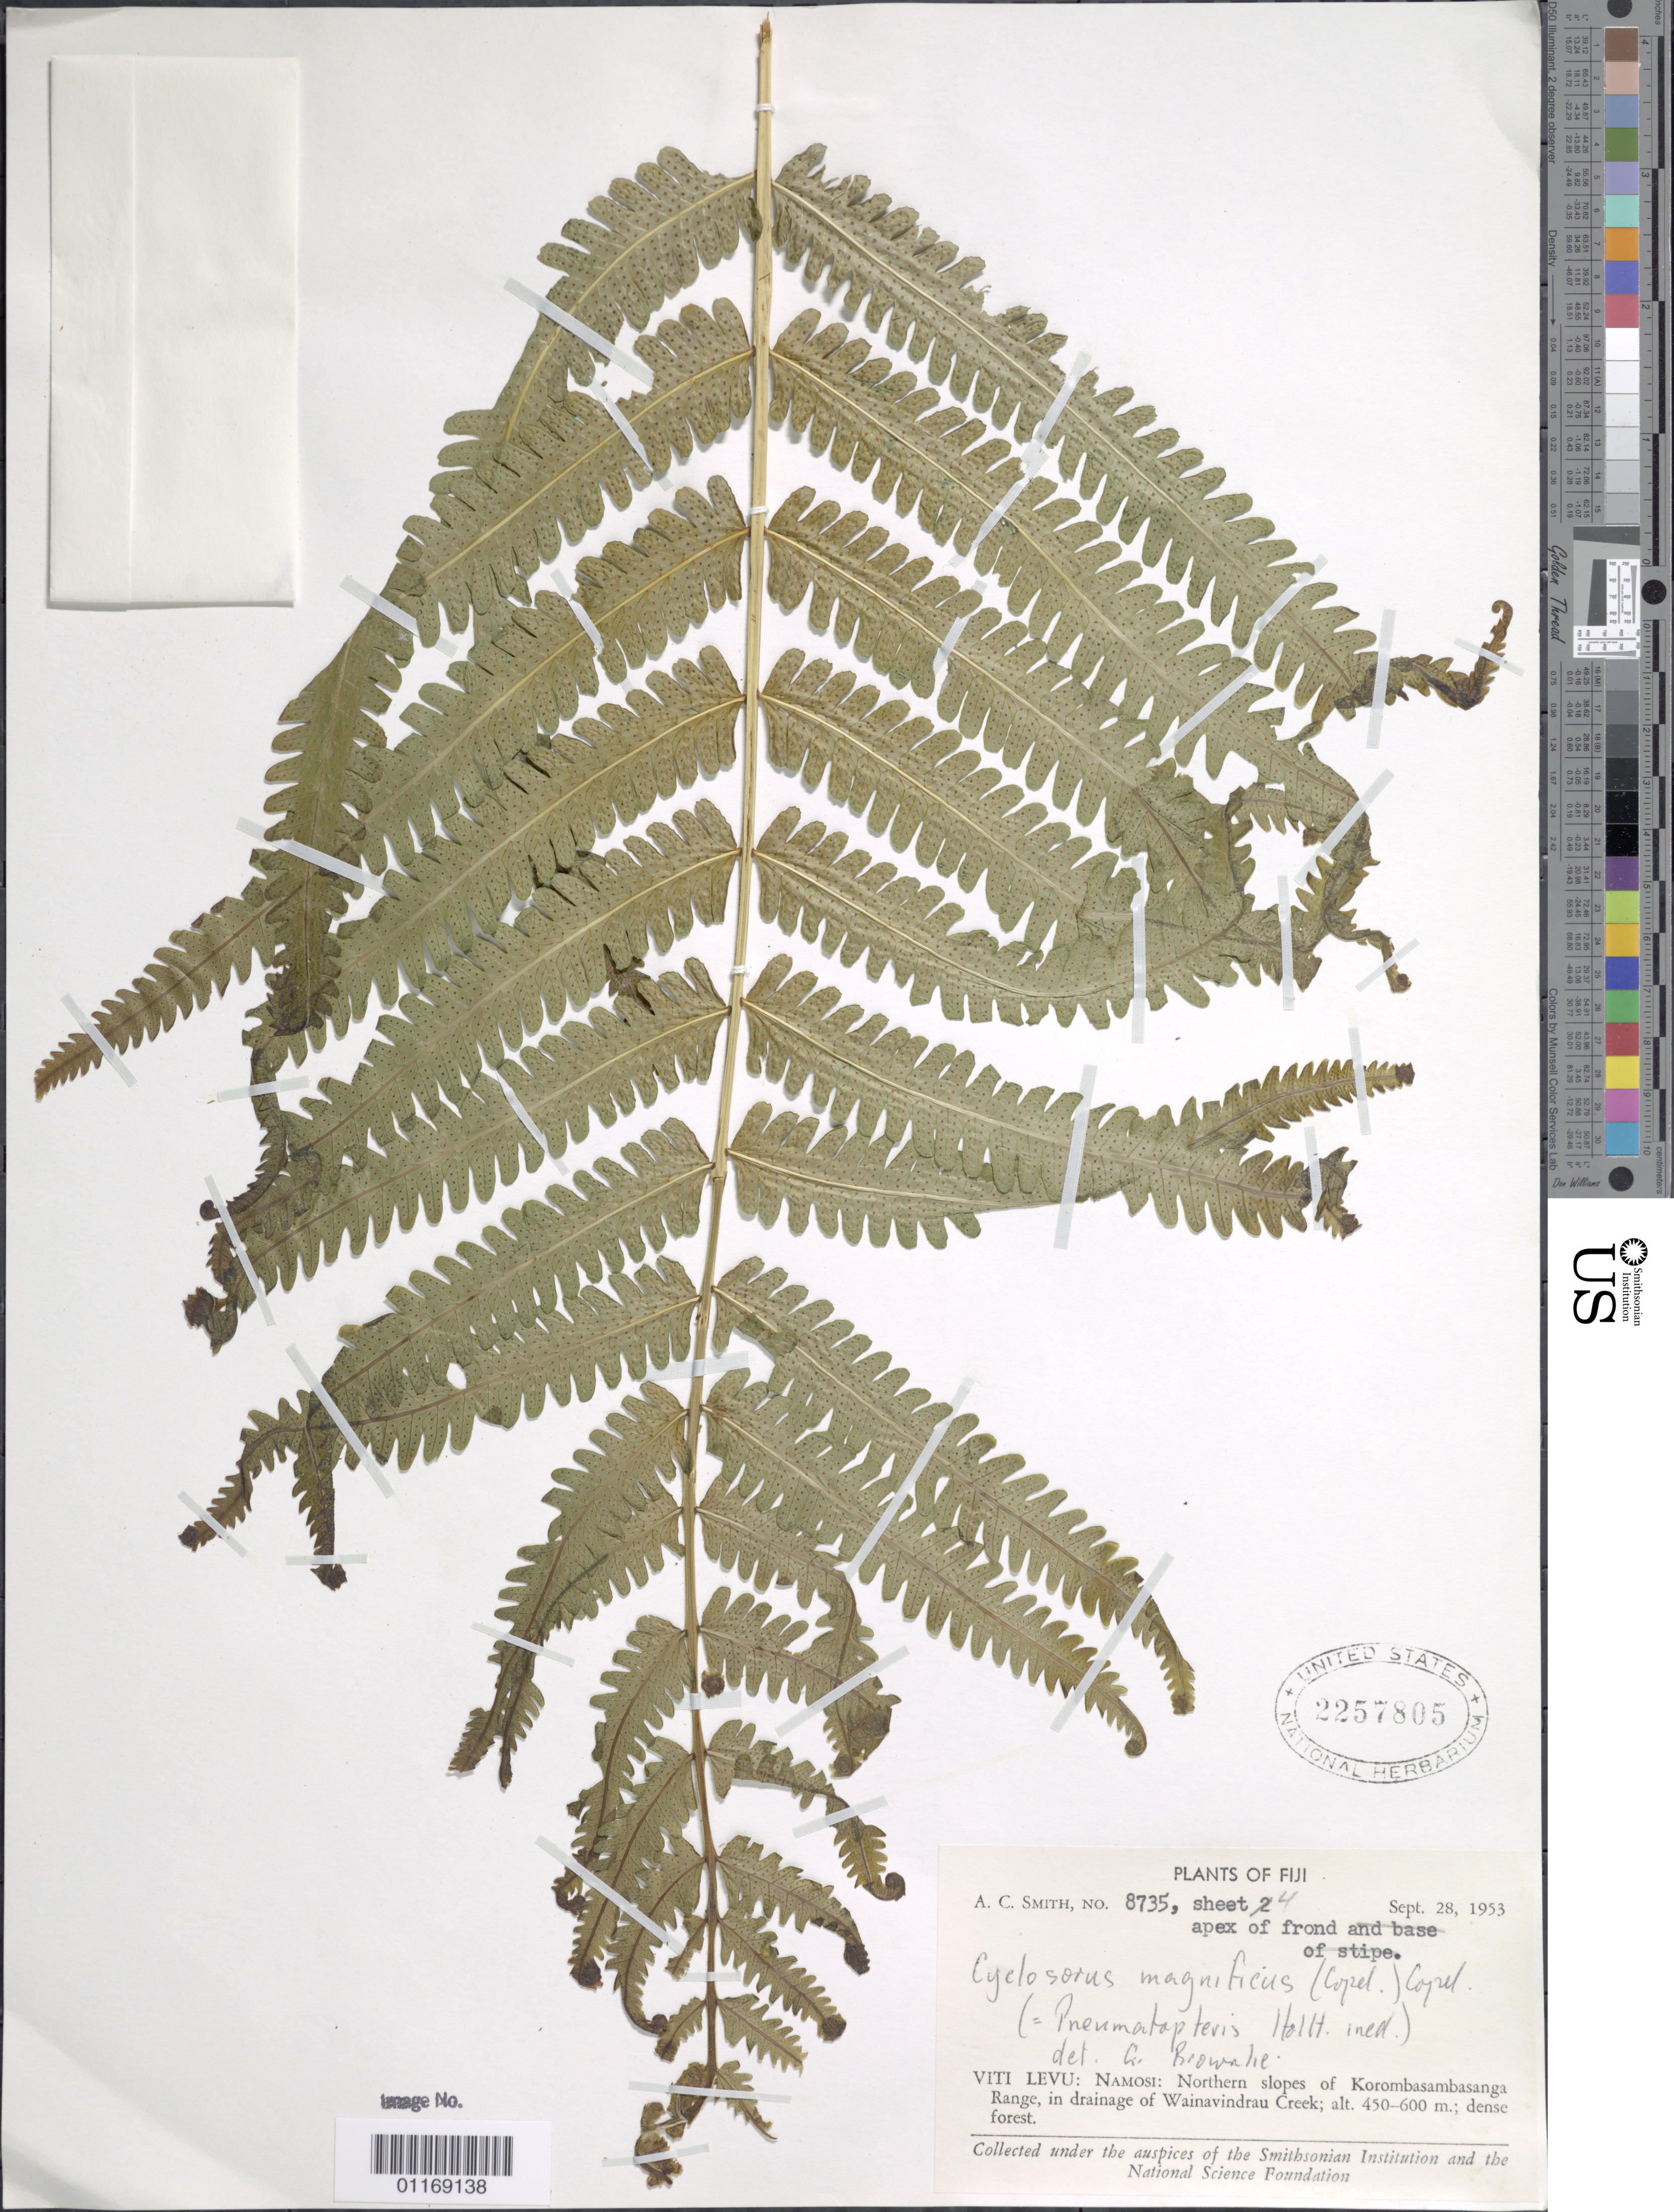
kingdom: Plantae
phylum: Tracheophyta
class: Polypodiopsida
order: Polypodiales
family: Thelypteridaceae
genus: Pneumatopteris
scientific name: Pneumatopteris magnifica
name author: (Copel.) Holttum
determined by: Brownlie, G.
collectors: A. C. Smith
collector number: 8735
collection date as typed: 28 Sep 1953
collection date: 1953-09-28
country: Fiji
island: Viti Levu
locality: Namosi, northern slopes of korombasambasanga range, in drainage of wainavindrau creek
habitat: Dense forest.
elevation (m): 450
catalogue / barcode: US 2257805